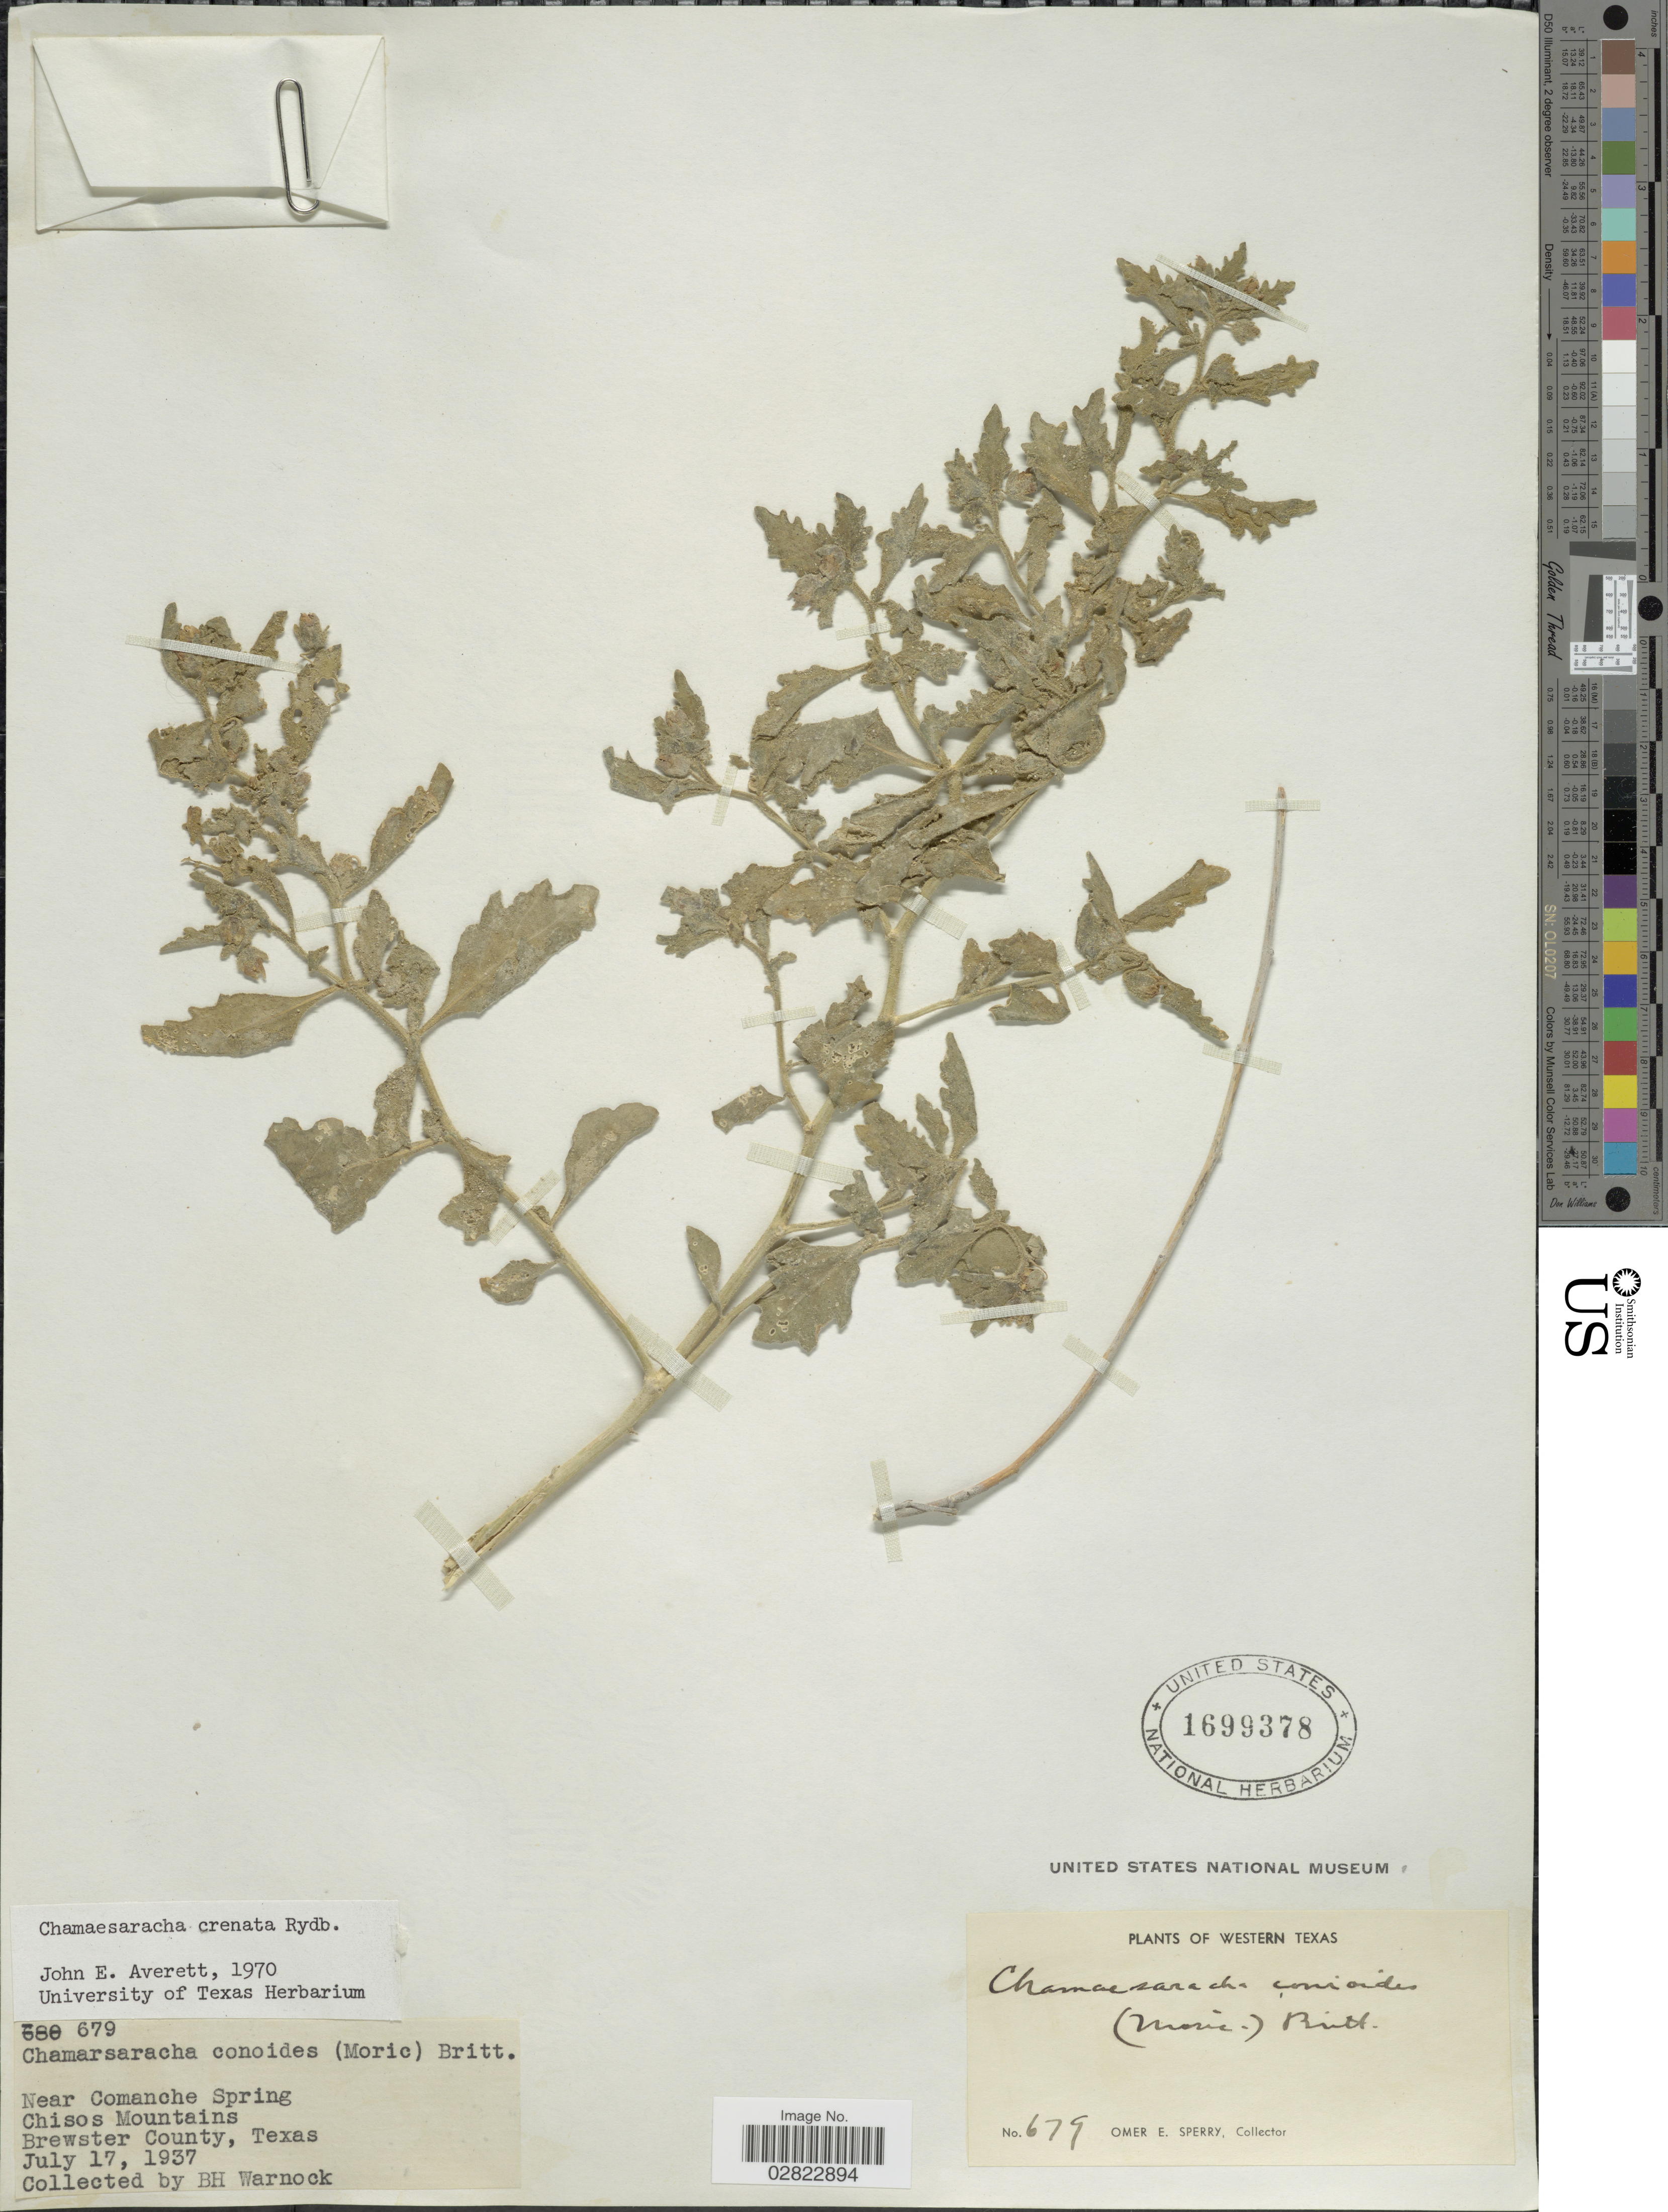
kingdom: Plantae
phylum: Tracheophyta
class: Magnoliopsida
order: Solanales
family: Solanaceae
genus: Chamaesaracha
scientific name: Chamaesaracha crenata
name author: Rydb.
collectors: B. H. Warnock & O. E. Sperry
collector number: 679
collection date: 1937-07-17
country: United States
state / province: Texas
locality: Western Texas, Near Comanche Spring, Chisos Mountains, Brewster County.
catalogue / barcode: US 1699378